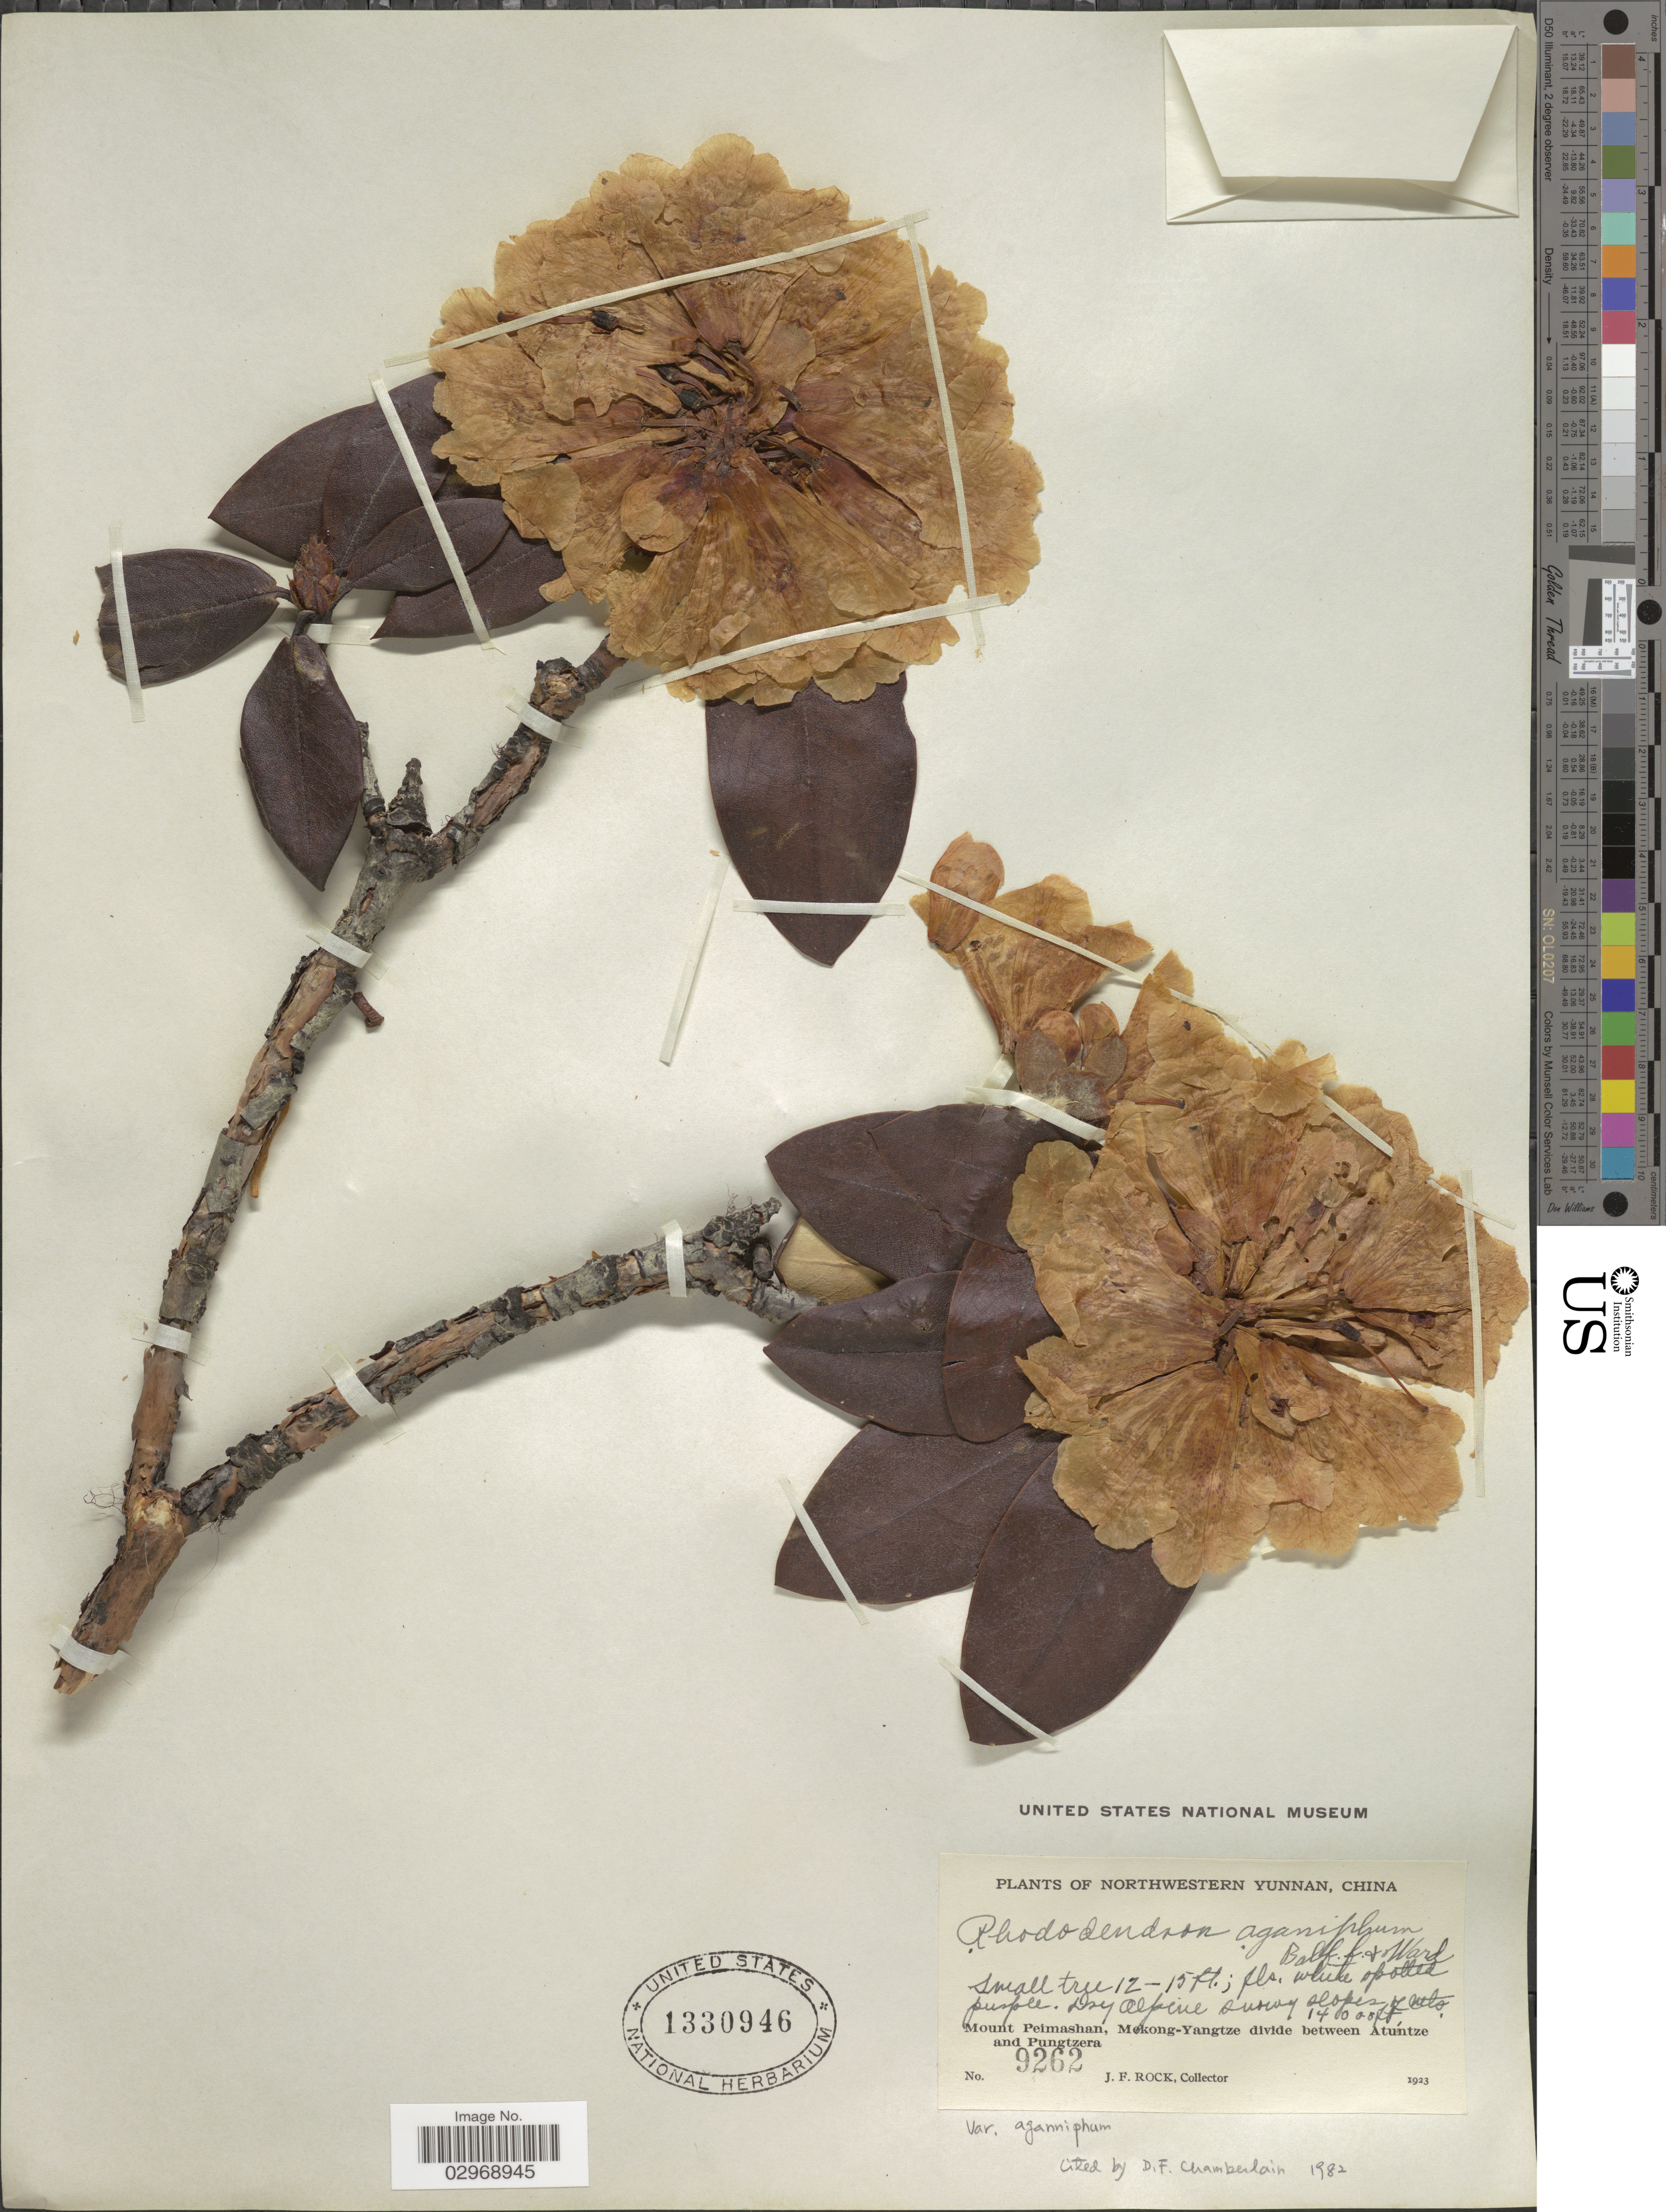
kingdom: Plantae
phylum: Tracheophyta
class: Magnoliopsida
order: Ericales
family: Ericaceae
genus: Rhododendron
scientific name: Rhododendron aganniphum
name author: Balf. f. & Kingdon-Ward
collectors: J. Rock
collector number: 9262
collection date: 1923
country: China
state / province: Yunnan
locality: Northwestern Yunnan. Dry Alpine snowy slopes of Mts. Mount Peimashan, Mekong-Yangtze divide between Atuntze and Pungtzera.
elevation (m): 4267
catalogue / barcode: US 1330946